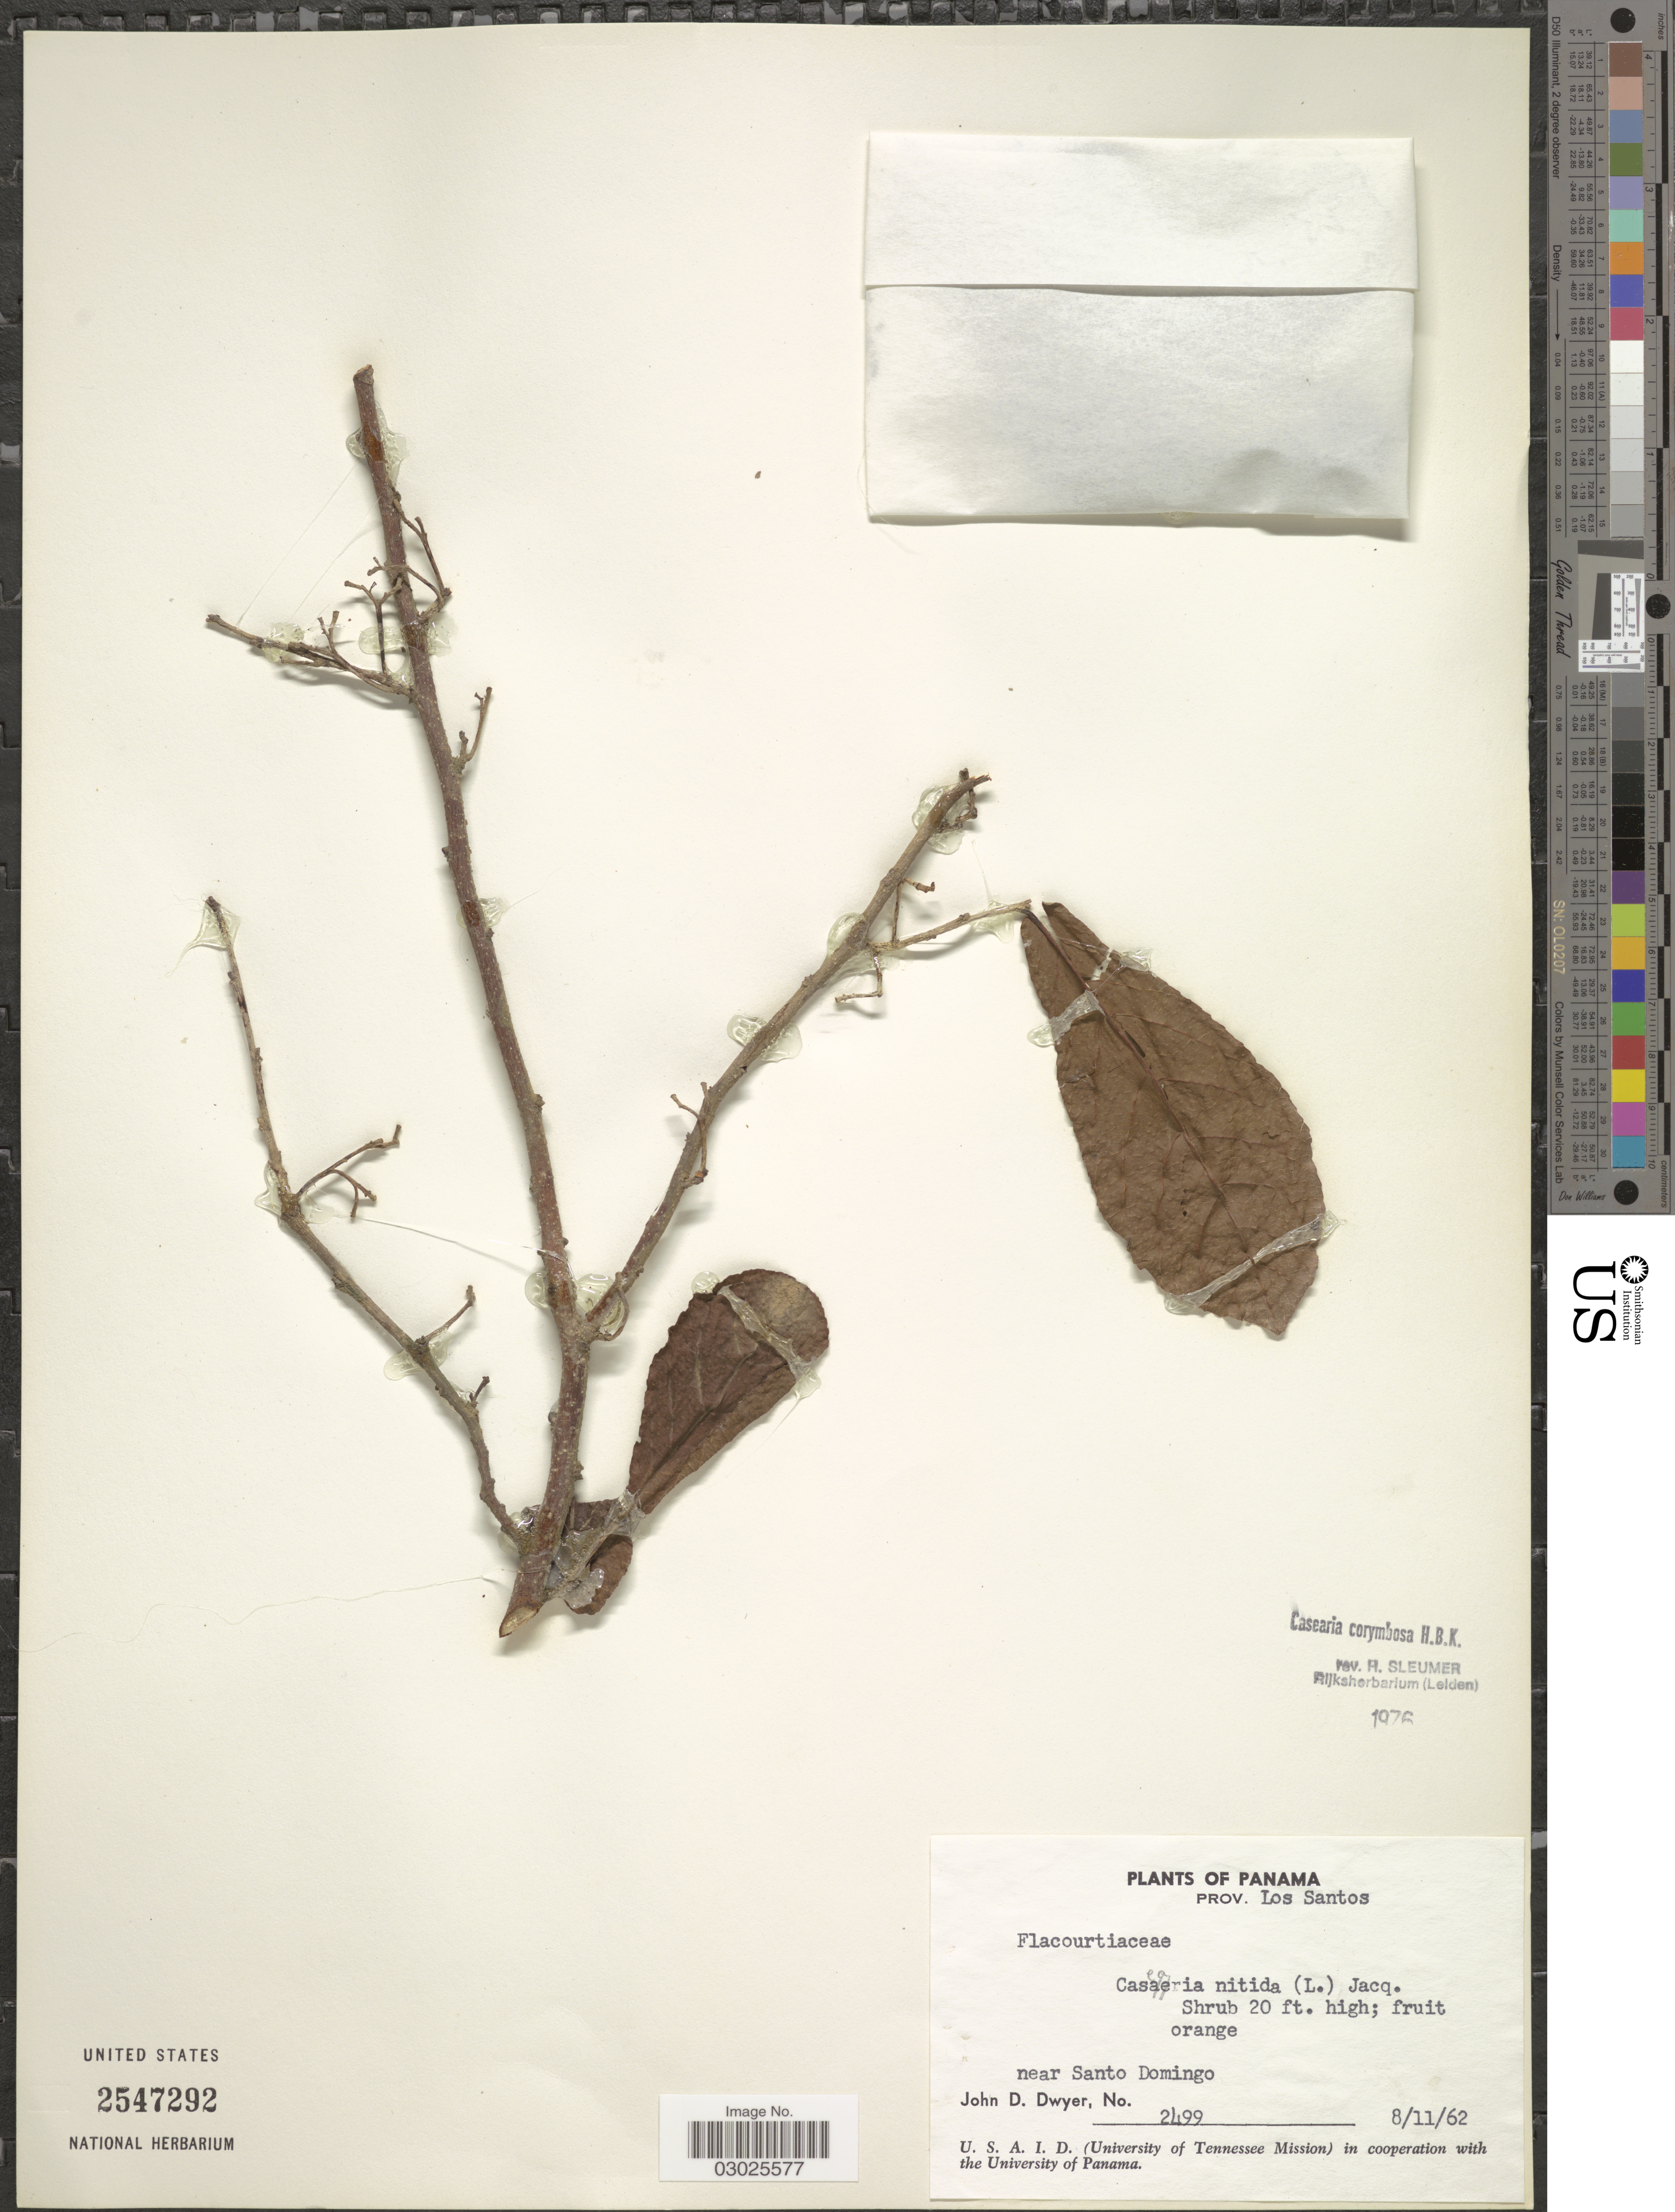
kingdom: Plantae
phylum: Tracheophyta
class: Magnoliopsida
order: Malpighiales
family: Salicaceae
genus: Casearia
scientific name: Casearia corymbosa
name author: Kunth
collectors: J. D. Dwyer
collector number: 2499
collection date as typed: Transcribed d/m/y: 8/11/62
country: Panama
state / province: Los Santos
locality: Near Santo Domingo.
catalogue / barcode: US 2547292